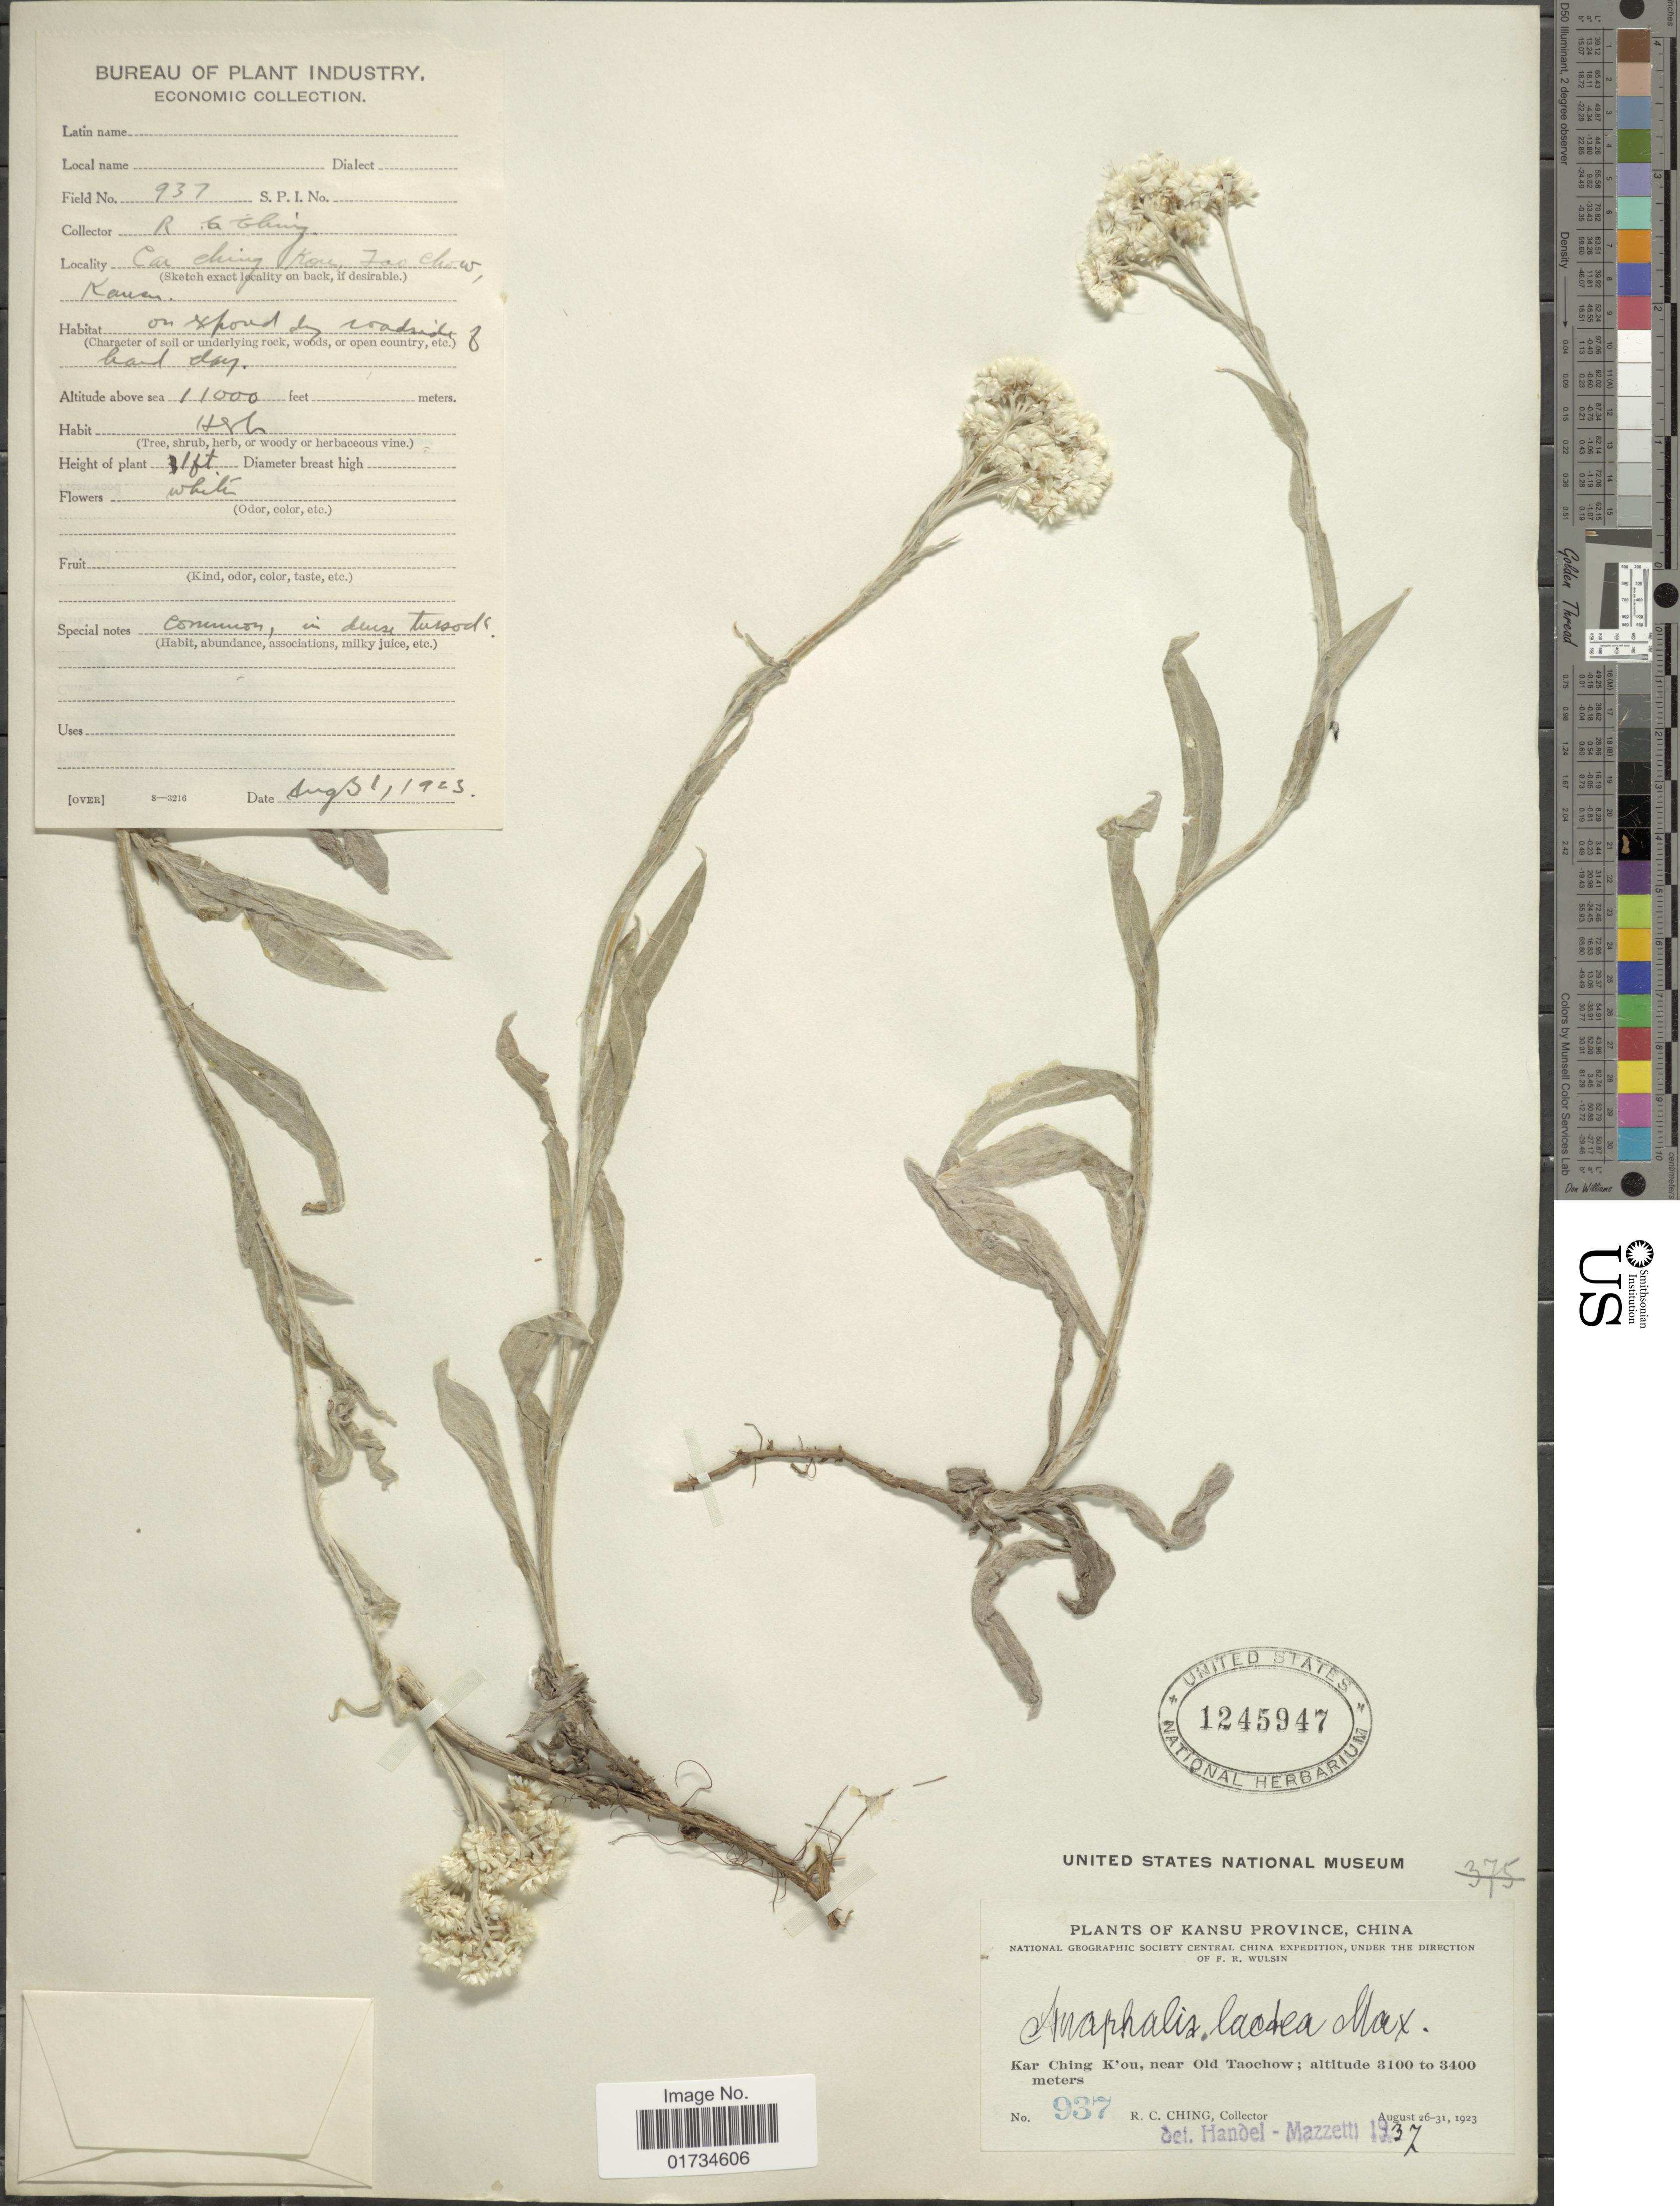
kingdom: Plantae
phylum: Tracheophyta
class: Magnoliopsida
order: Asterales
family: Asteraceae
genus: Anaphalis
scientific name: Anaphalis lactea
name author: Maxim.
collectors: R. C. Ching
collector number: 937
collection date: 1923-08-26/1923-08-31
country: China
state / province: Gansu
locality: Kar Ching K'ou, near Old Taochow, on exposed dry roadside of hard clay. Kansu Province, China.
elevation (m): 3353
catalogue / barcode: US 1245947